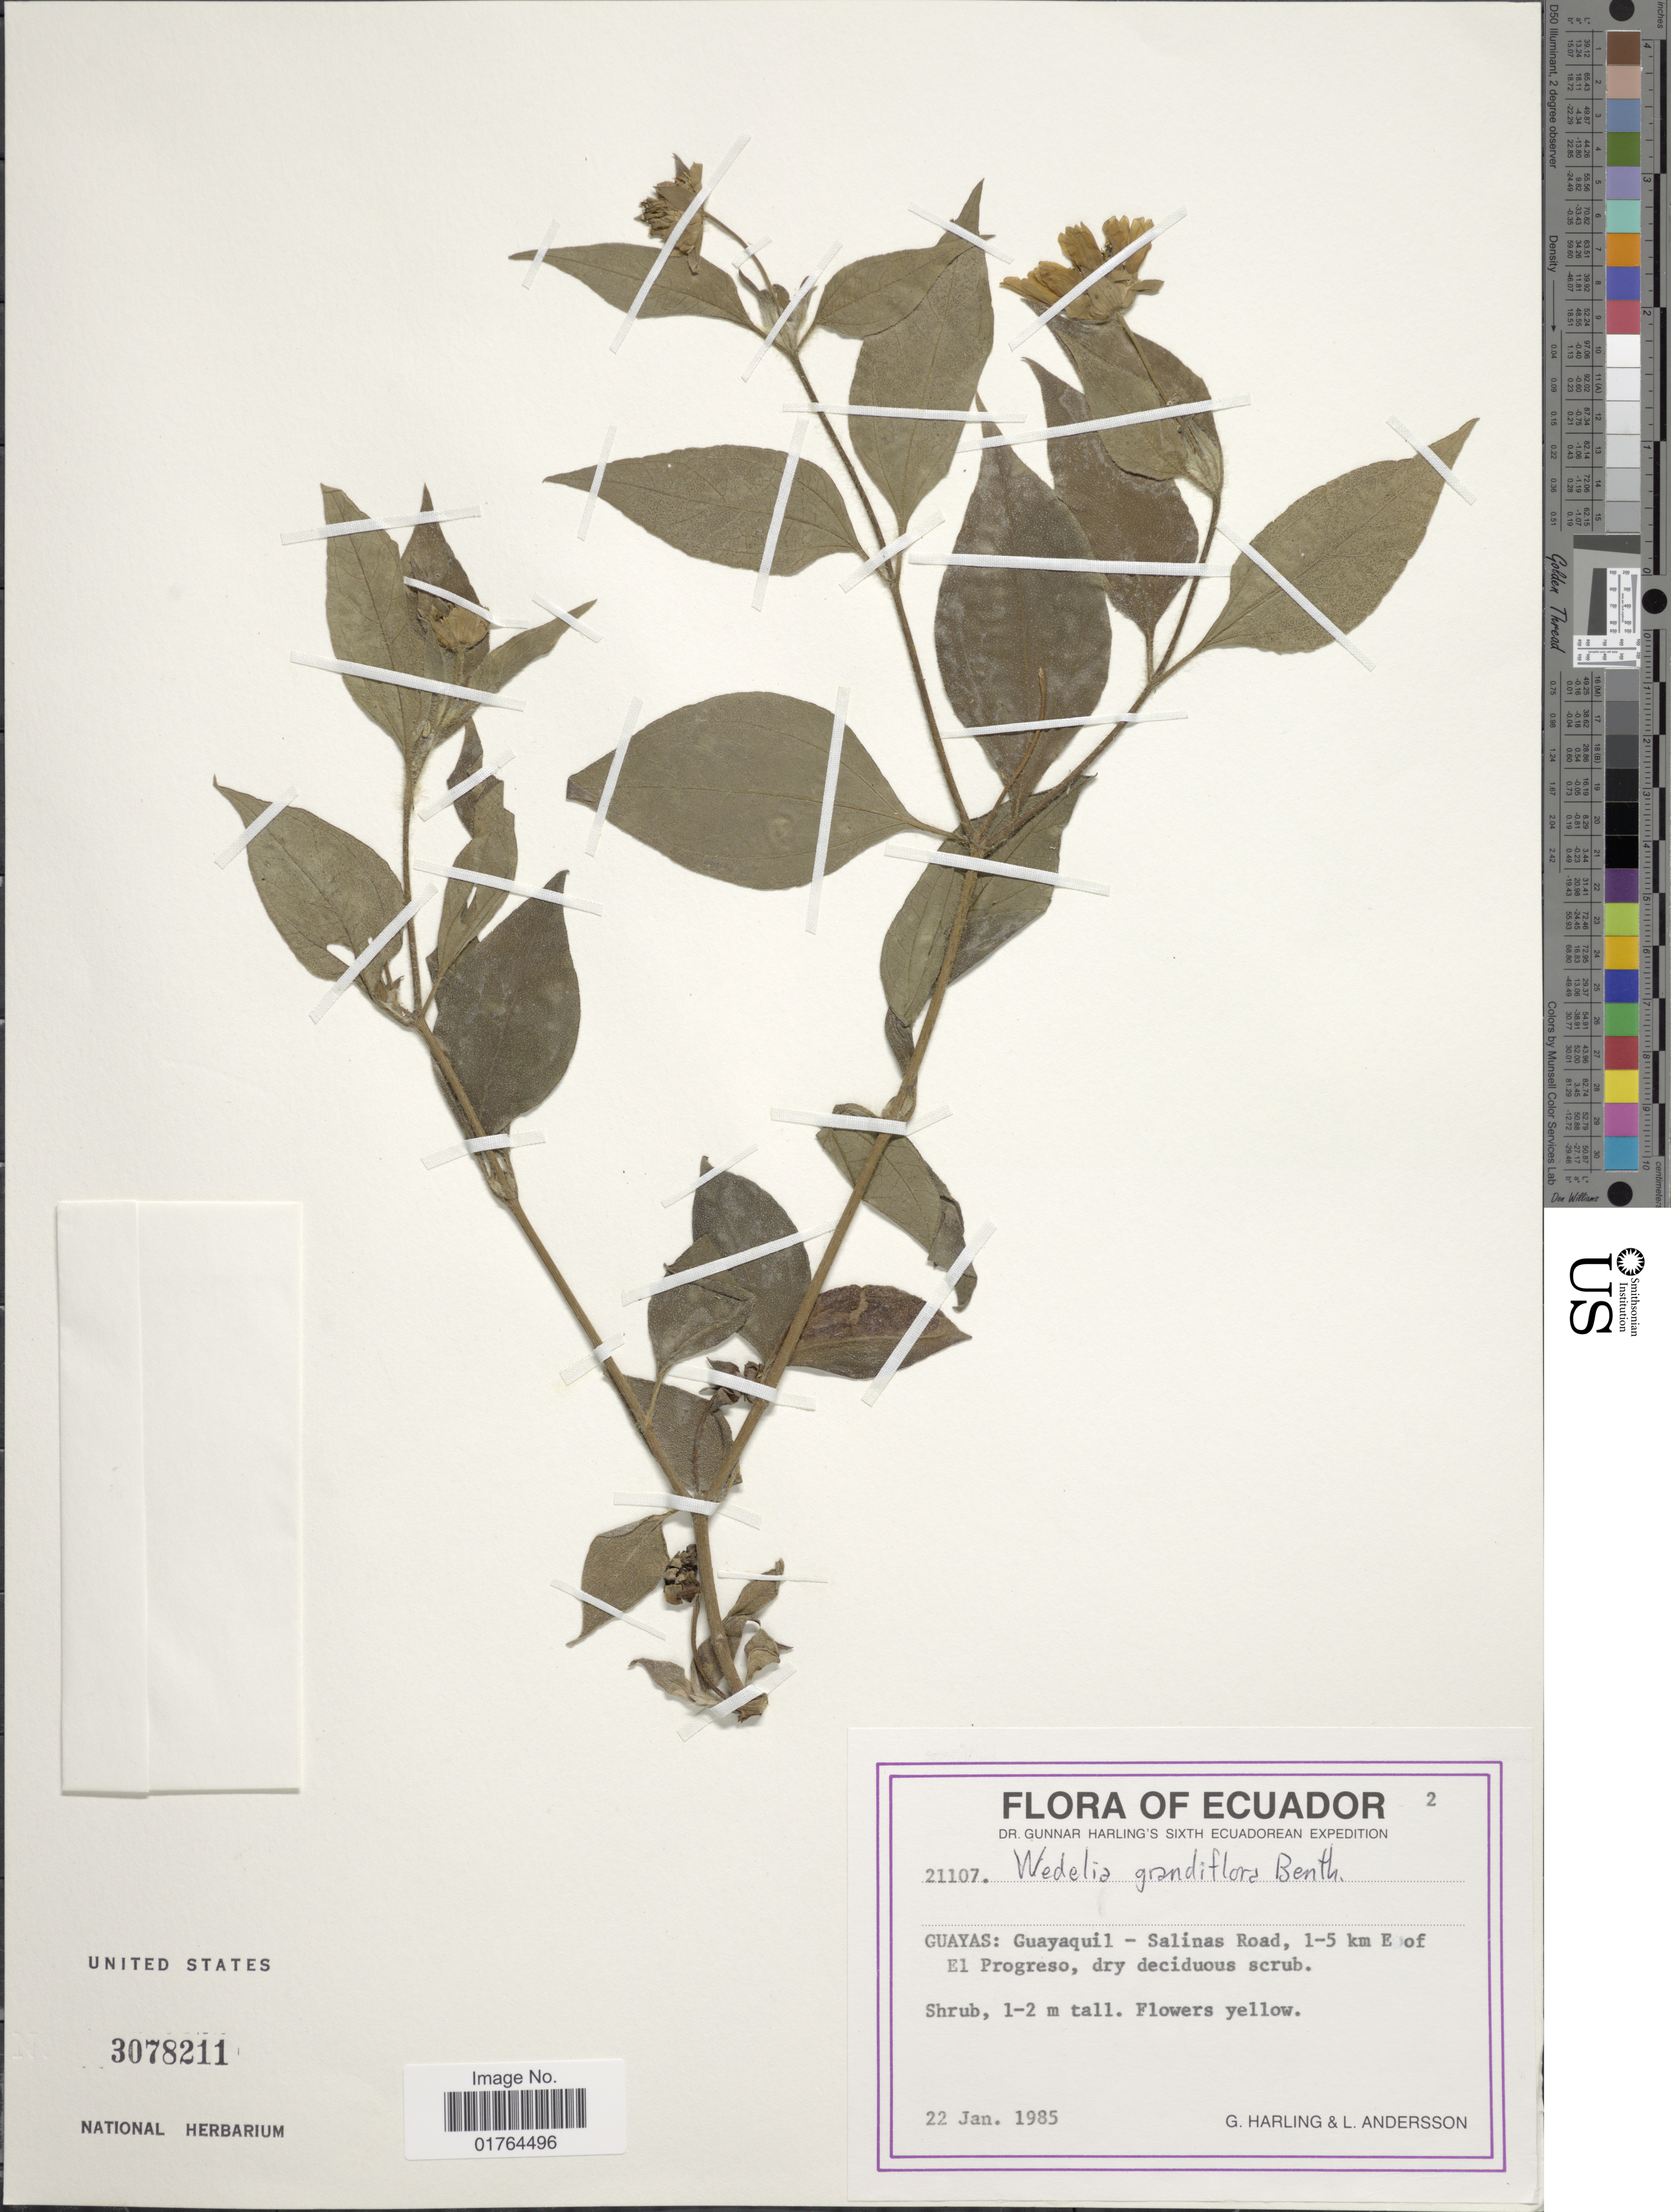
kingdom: Plantae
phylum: Tracheophyta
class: Magnoliopsida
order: Asterales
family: Asteraceae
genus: Wedelia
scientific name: Wedelia grandiflora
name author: Benth.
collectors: G. Harling & L. Andersson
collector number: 21107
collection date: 1985-01-22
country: Ecuador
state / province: Guayas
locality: Guayaquil-Salinas Road, 1-5 km E of El Progreso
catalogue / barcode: US 3078211